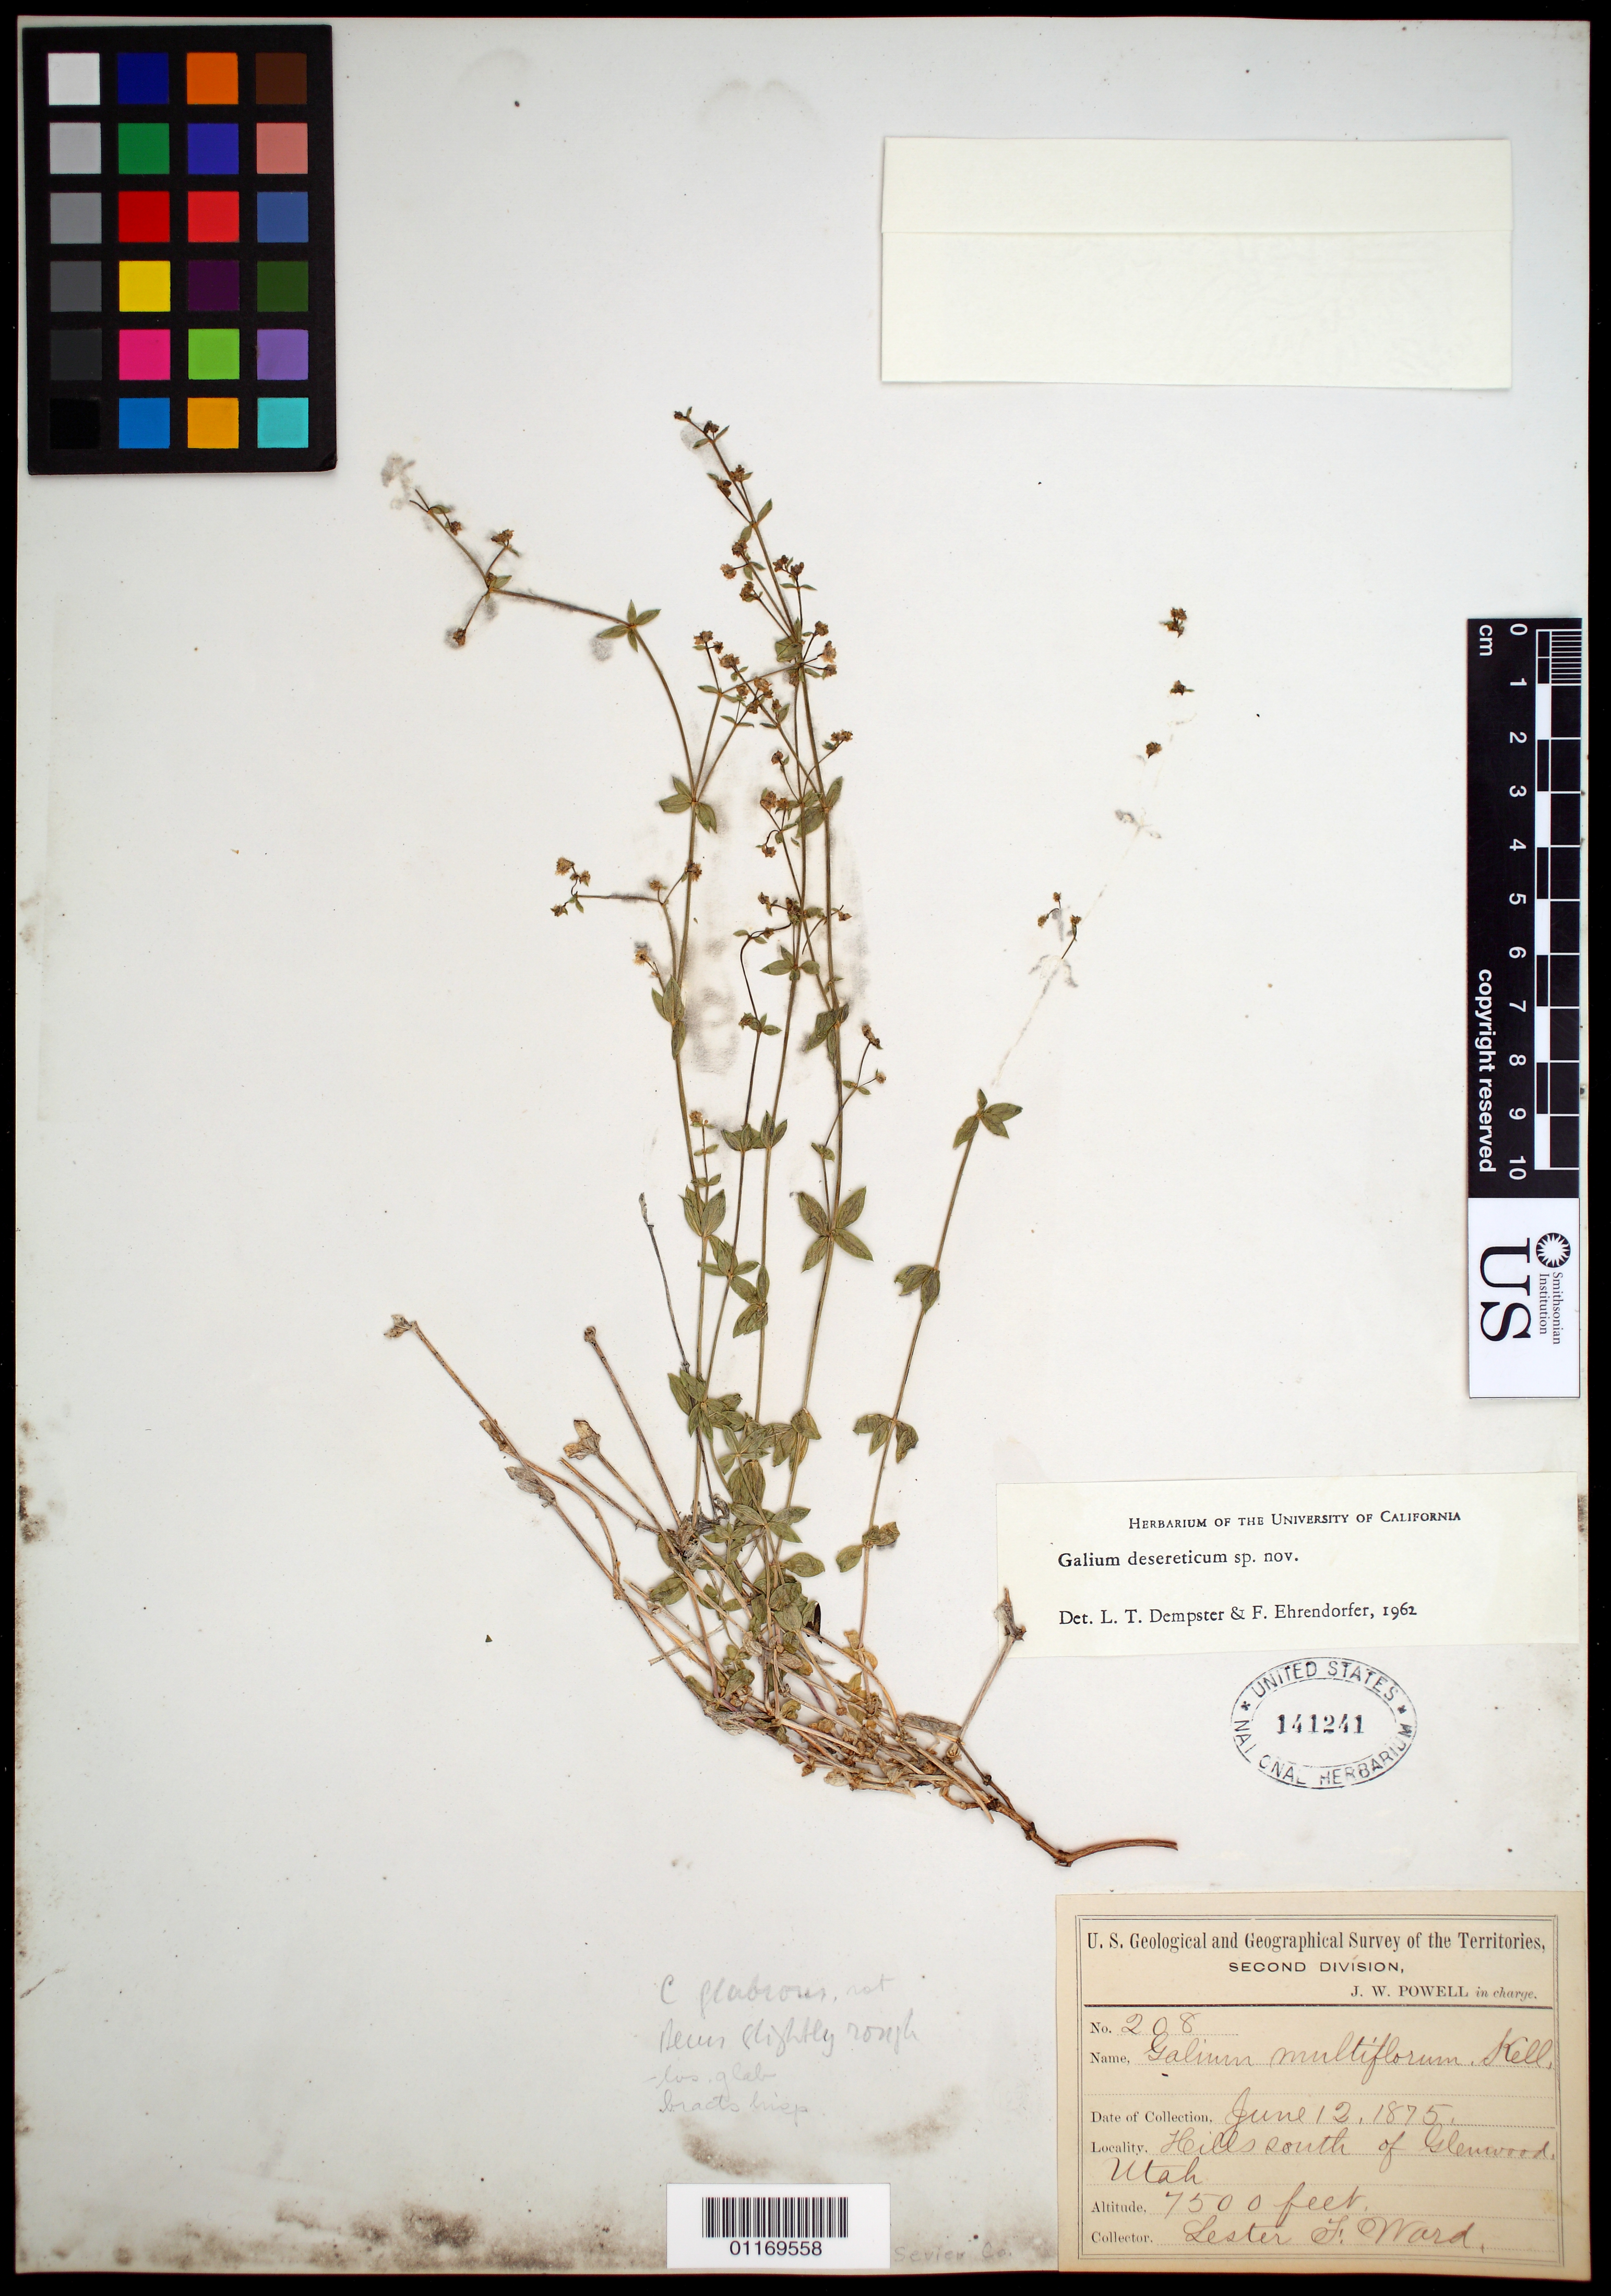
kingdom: Plantae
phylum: Tracheophyta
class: Magnoliopsida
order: Gentianales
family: Rubiaceae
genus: Galium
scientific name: Galium desereticum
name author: Dempster & Ehrend.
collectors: L. R. Ward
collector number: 208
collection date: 1875-06-12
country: United States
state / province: Utah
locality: Hills south of Glenwood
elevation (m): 2286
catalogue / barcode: US 141241